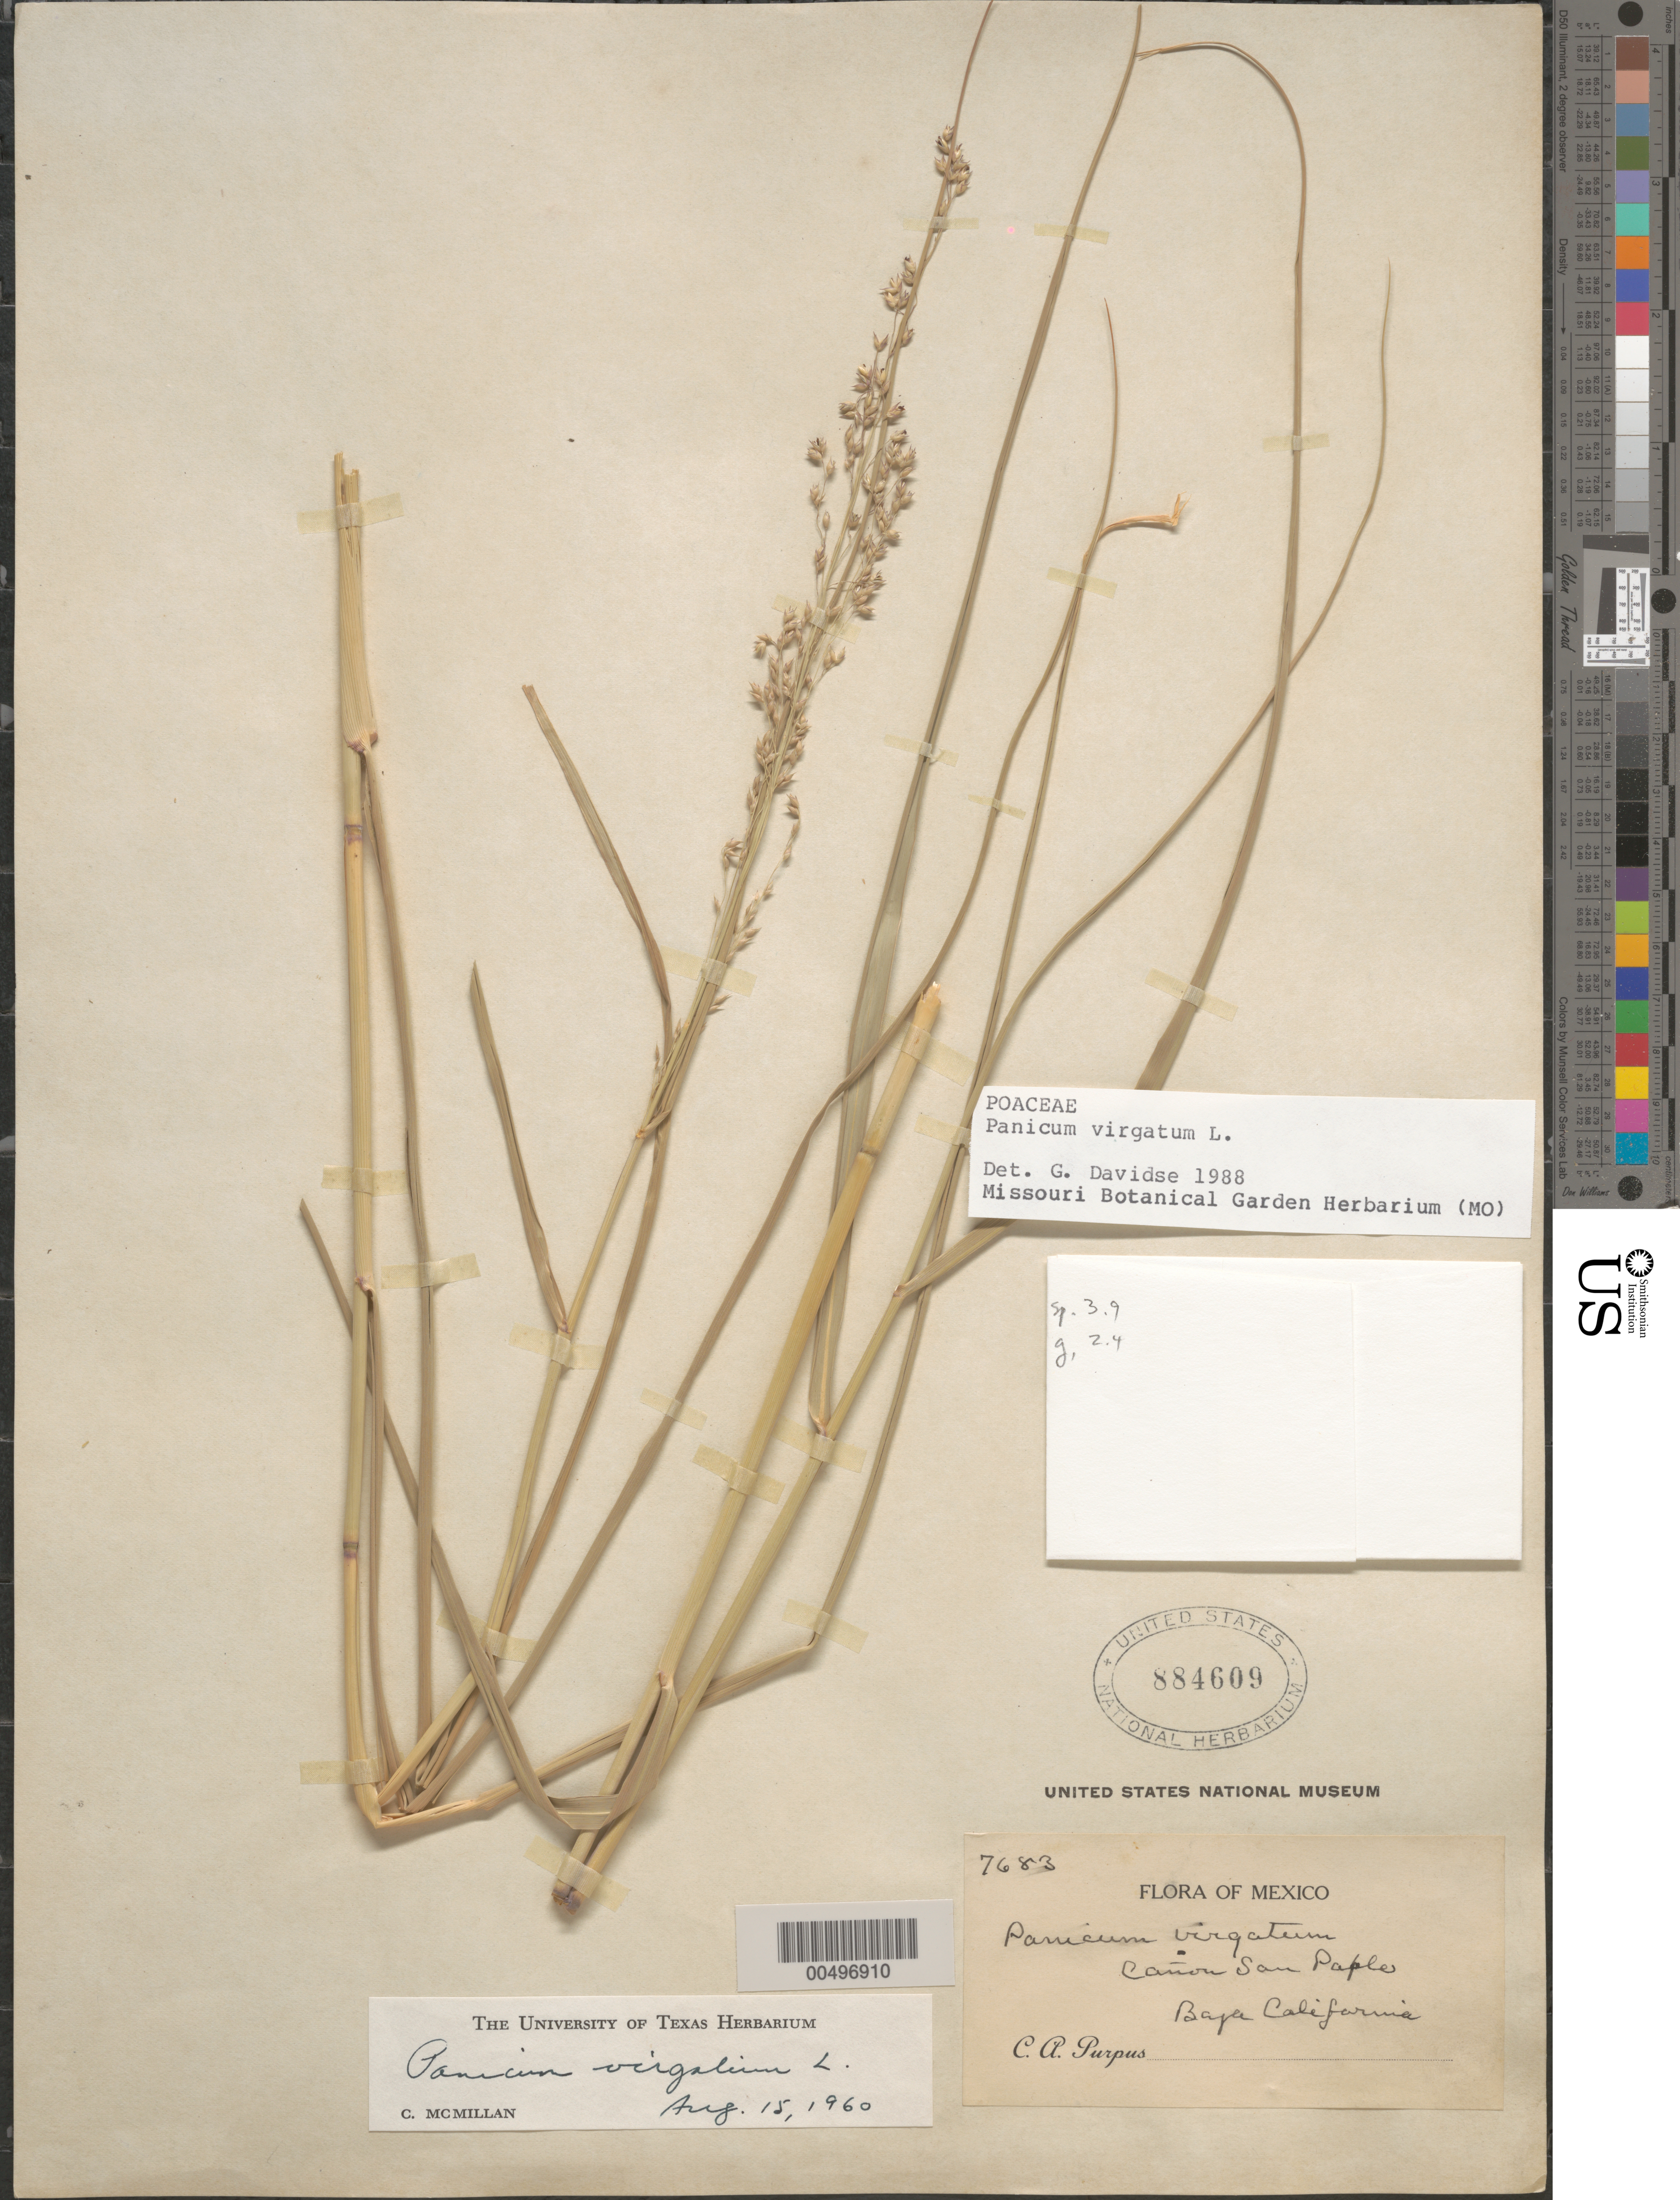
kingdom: Plantae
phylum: Tracheophyta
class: Liliopsida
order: Poales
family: Poaceae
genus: Panicum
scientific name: Panicum virgatum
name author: L.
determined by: Davidse, Gerrit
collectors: C. A. Purpus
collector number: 7683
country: Mexico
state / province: Baja California Sur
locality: Cañon San Pablo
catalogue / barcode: US 884609